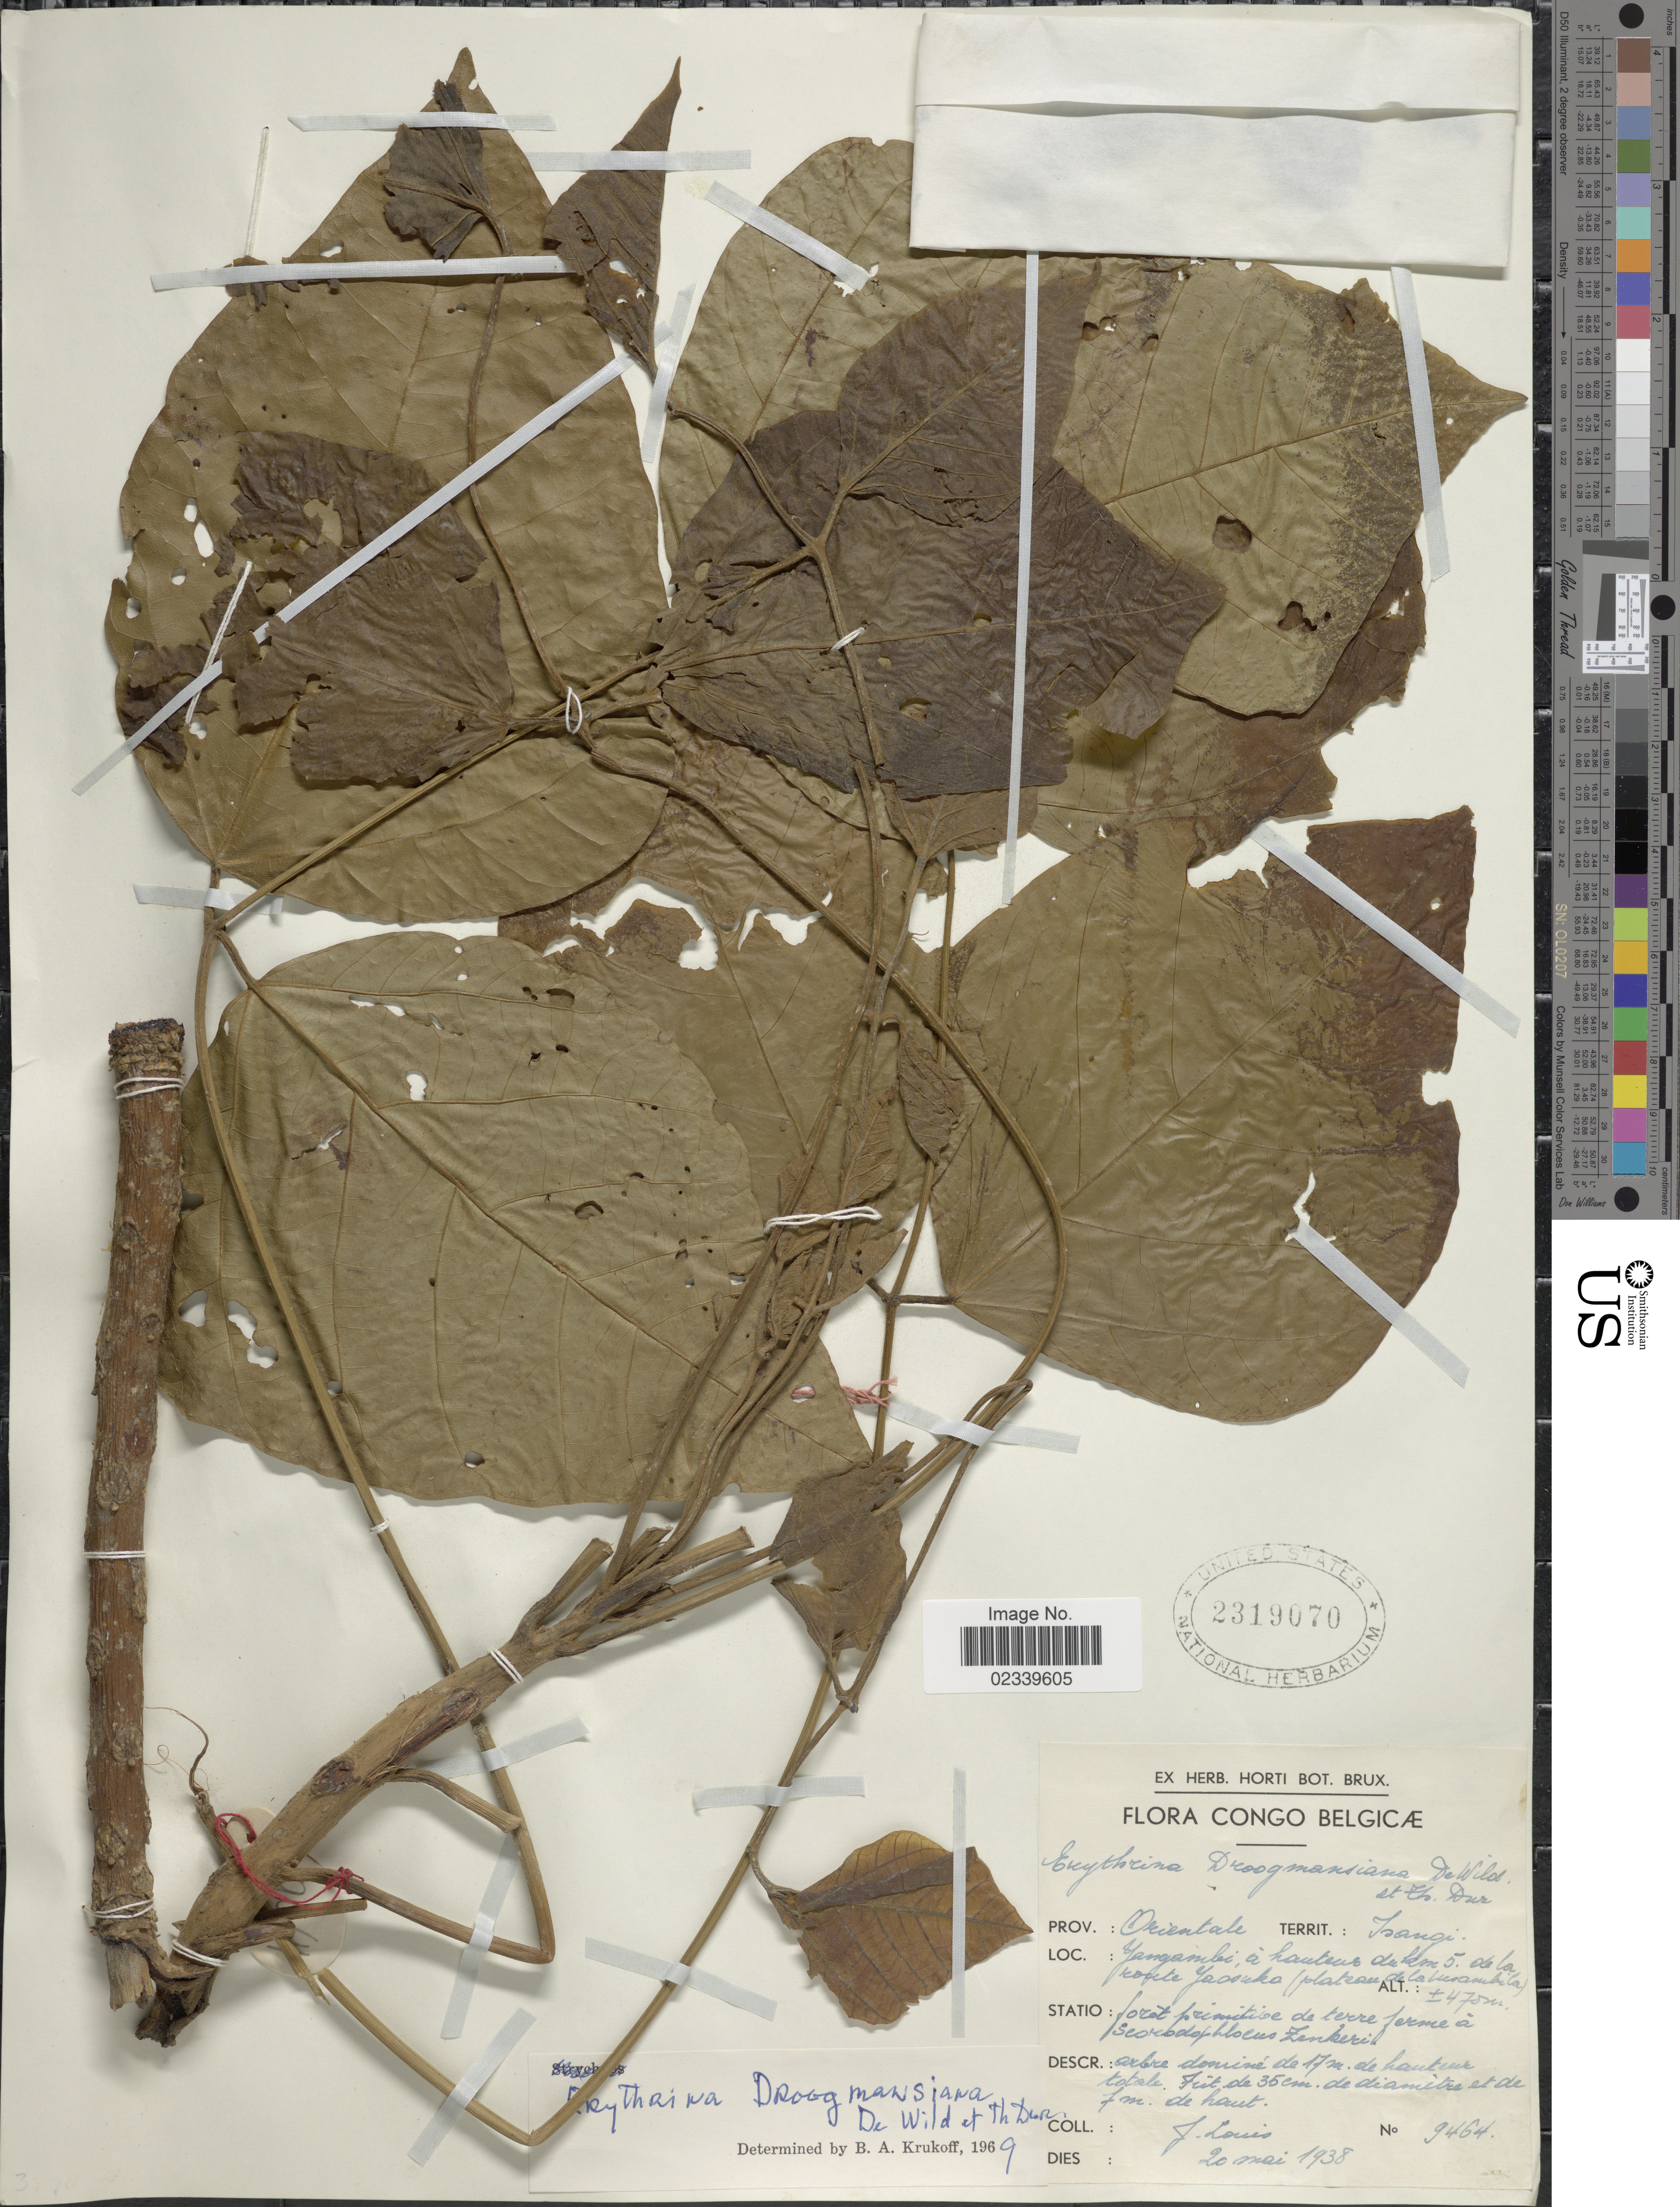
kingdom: Plantae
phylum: Tracheophyta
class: Magnoliopsida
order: Fabales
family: Fabaceae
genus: Erythrina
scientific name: Erythrina droogmansiana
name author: De Wild. & Durand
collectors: J. Louis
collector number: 9464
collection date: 1938-05-20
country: Congo, Democratic Republic of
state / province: Tshopo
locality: Prov. Orientale, Territ: Isangi, Yangambi, a hautes de km 5 de la route Jaosuka (plateau de la Lusambila).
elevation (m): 470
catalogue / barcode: US 2319070